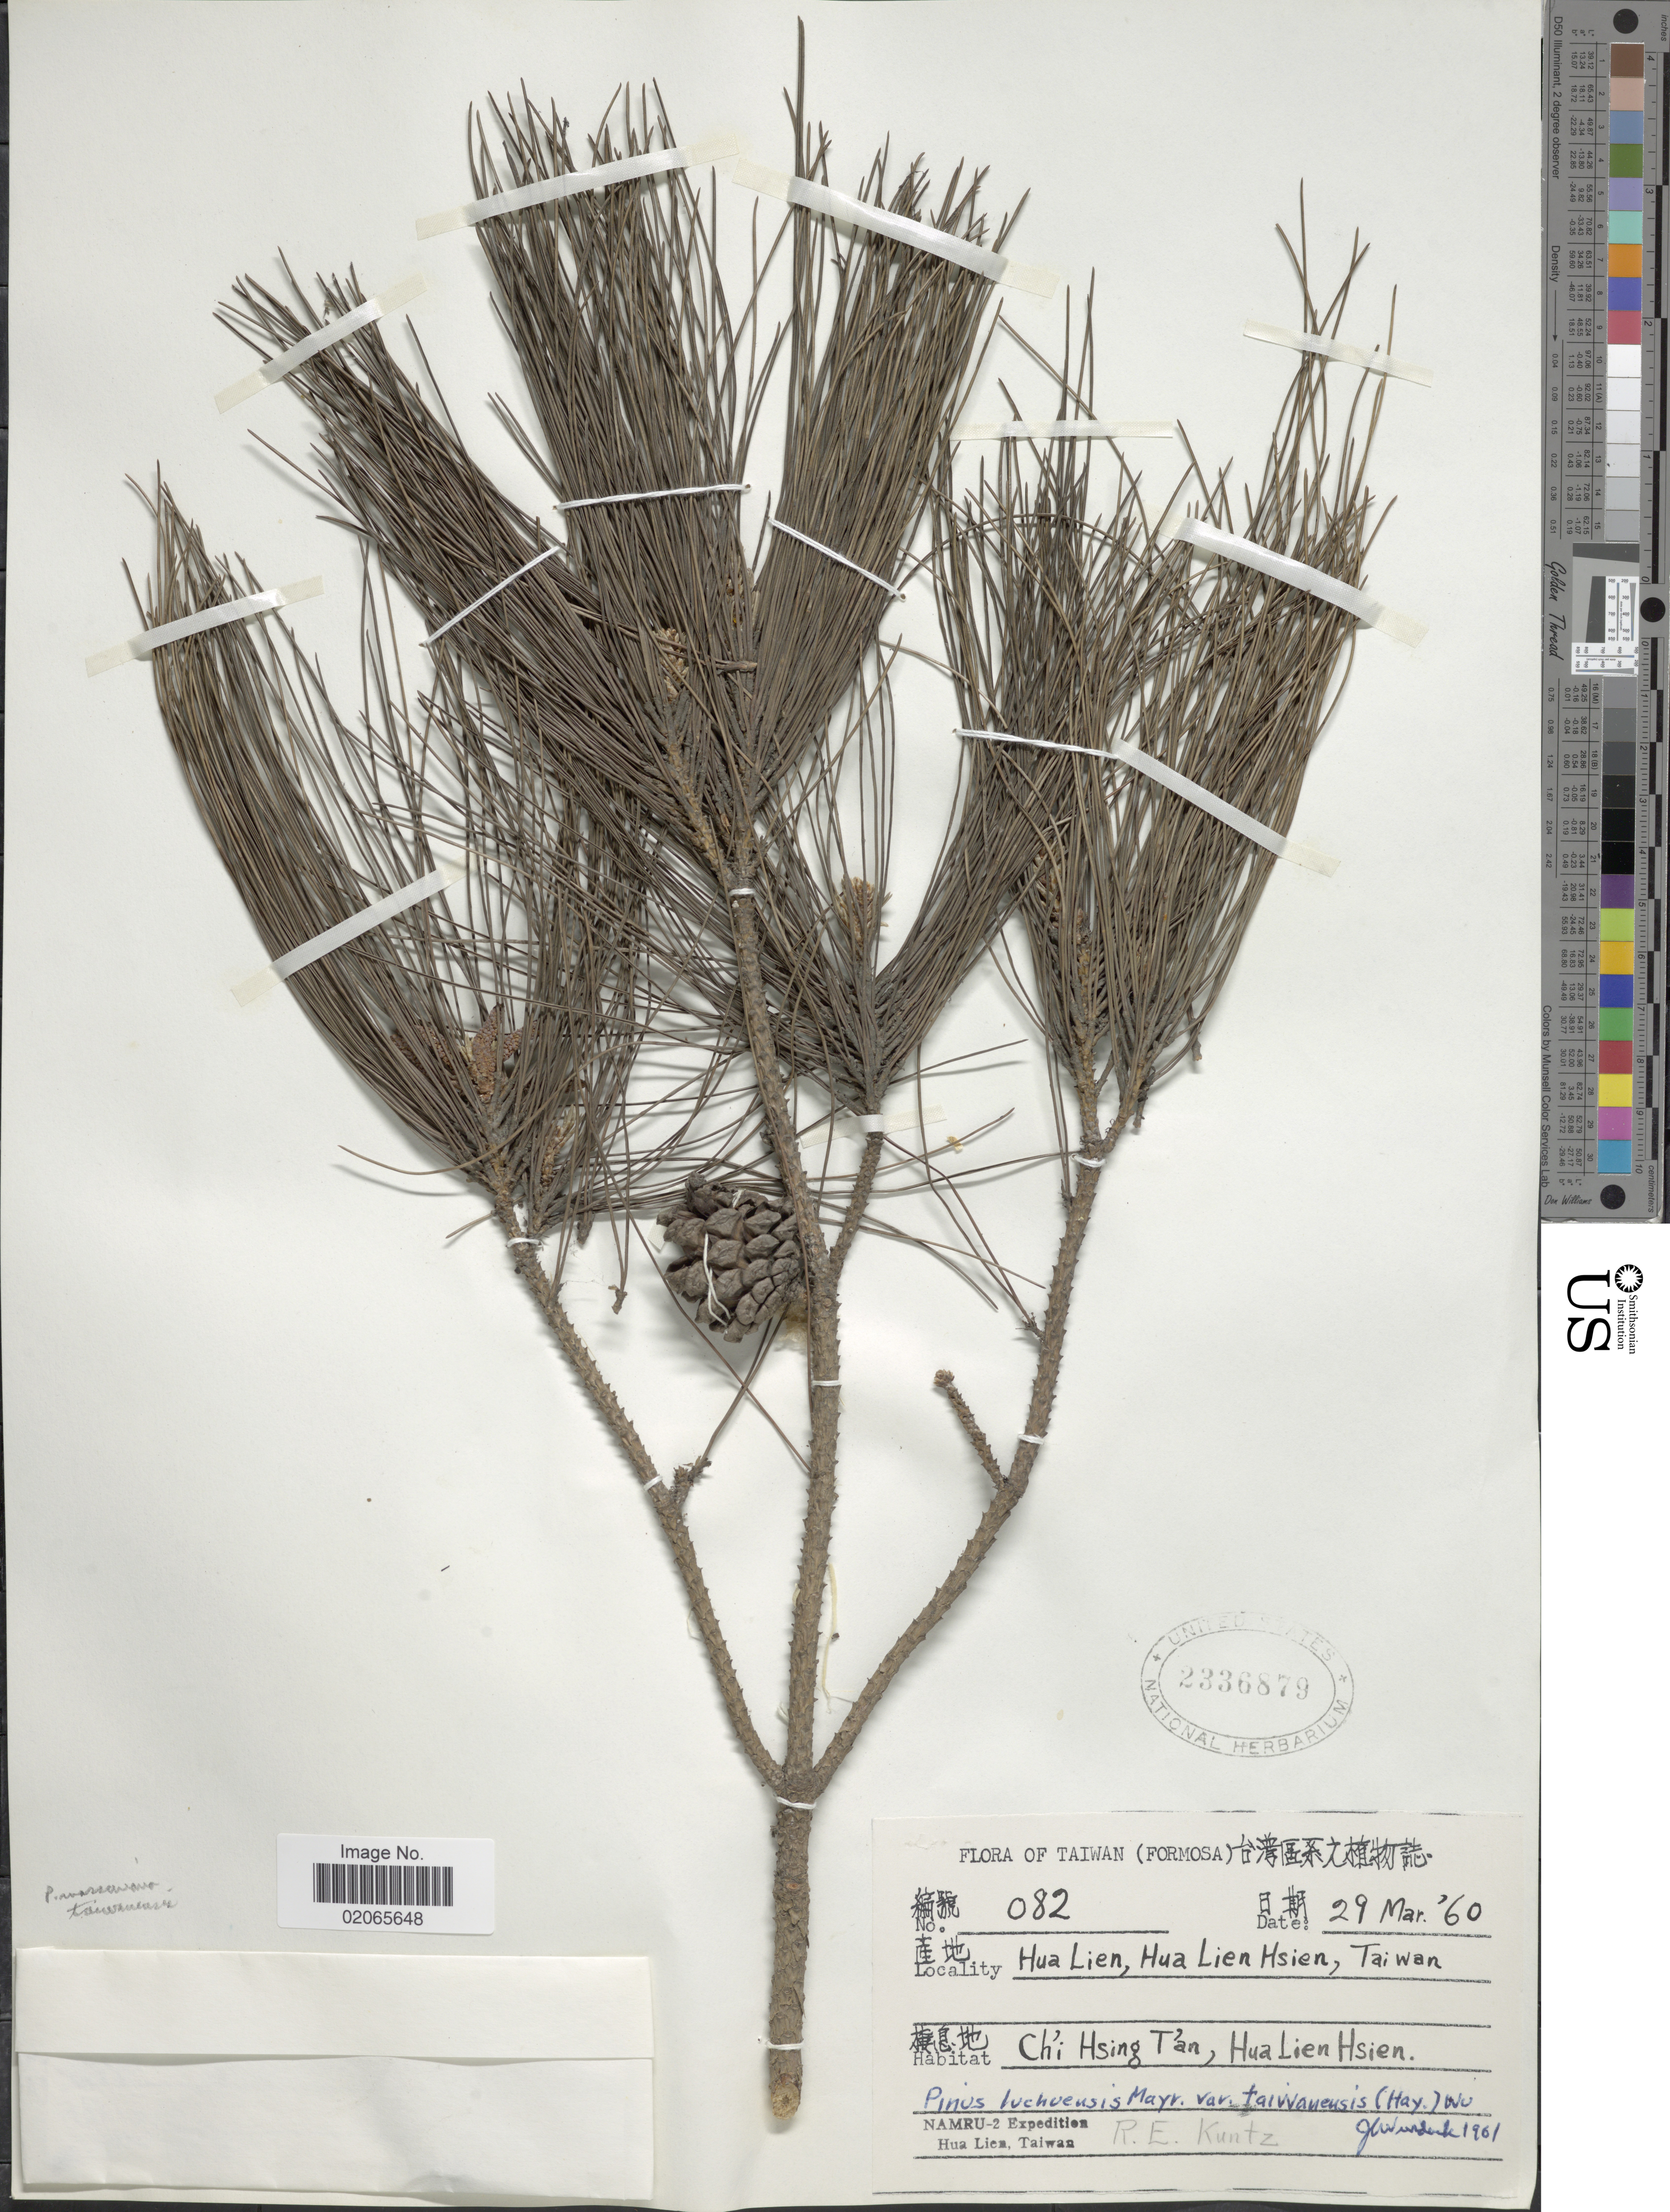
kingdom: Plantae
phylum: Tracheophyta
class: Pinopsida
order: Pinales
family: Pinaceae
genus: Pinus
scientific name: Pinus luchuensis subsp. taiwanensis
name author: (Hayata) D.Z. Li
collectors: R. E. Kuntz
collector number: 082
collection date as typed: Transcribed d/m/y: 29/3/60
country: Taiwan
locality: Hua Lien, Hua Lien Hsien, Taiwan , Chi Hsing, Hua Lien Hsien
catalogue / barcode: US 2336879